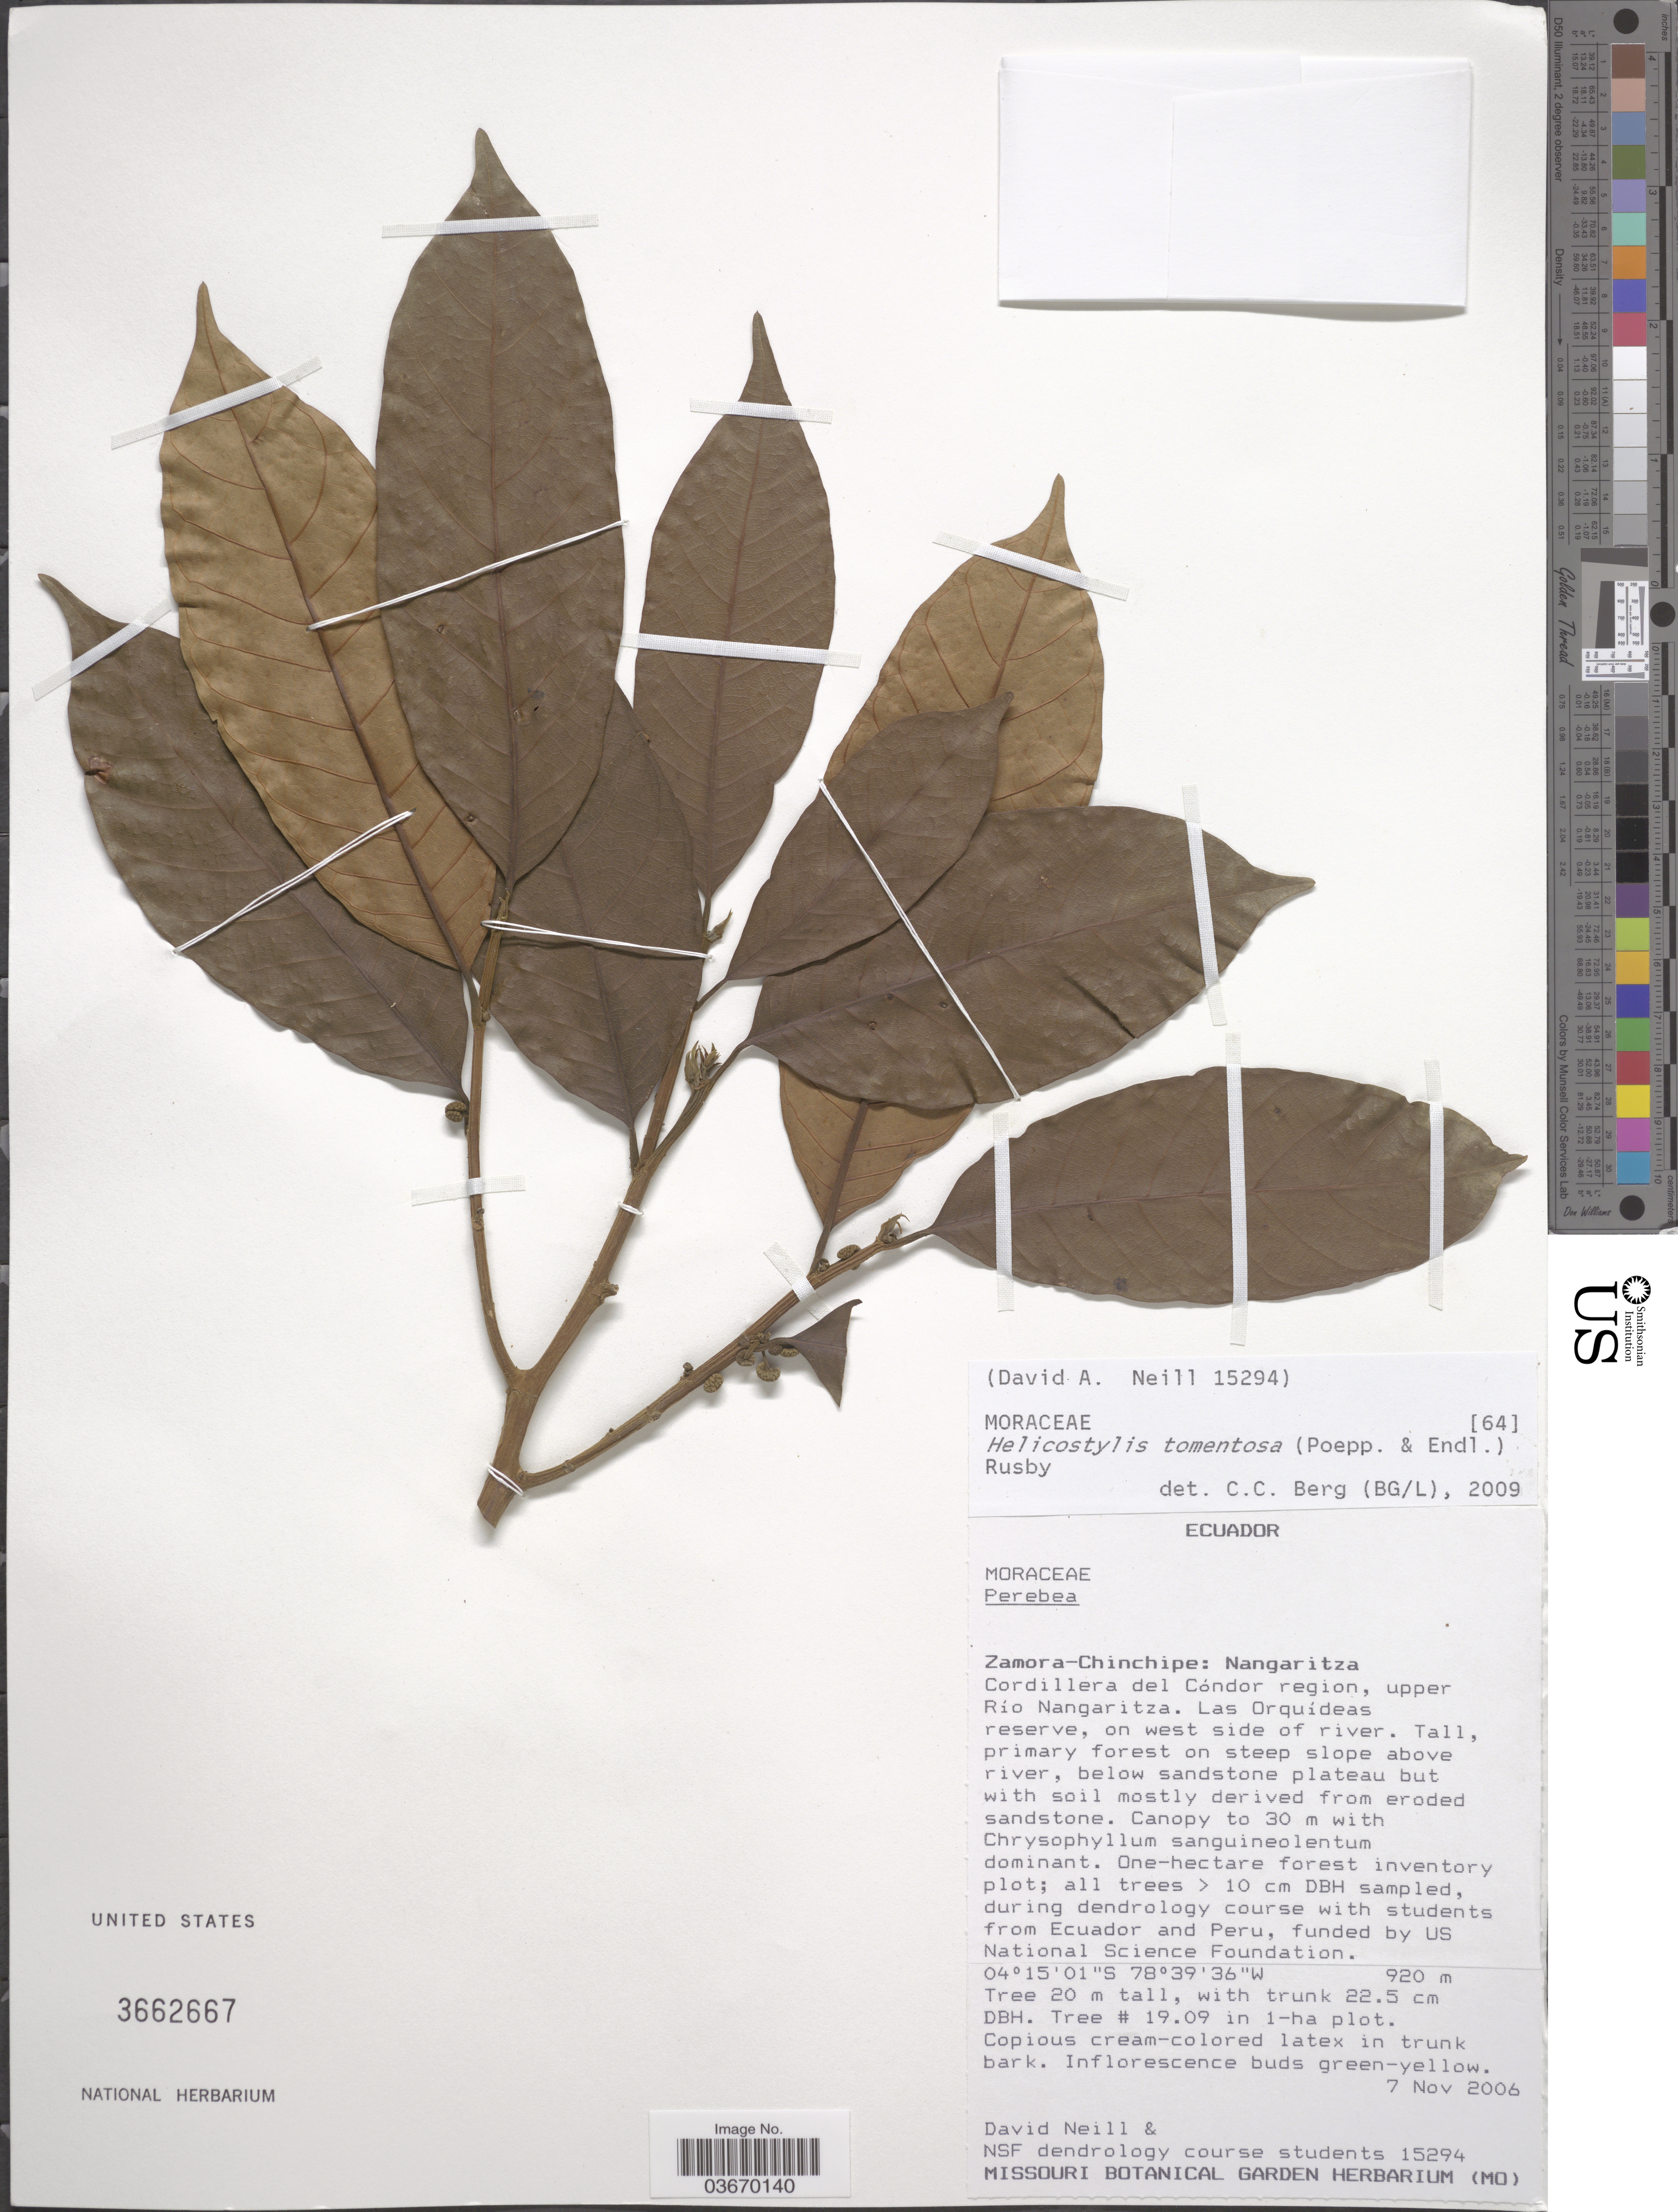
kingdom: Plantae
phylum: Tracheophyta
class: Magnoliopsida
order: Rosales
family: Moraceae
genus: Helicostylis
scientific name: Helicostylis tomentosa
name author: (Poepp. & Endl.) Rusby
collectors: D. A. Neill & NSF Dendrology Course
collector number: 15294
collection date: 2006-11-07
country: Ecuador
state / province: Zamora-Chinchipe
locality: Nangaritza. Cordillera del Cóndor region, upper Río Nangaritza. Las Orquídeas reserve, on west side of river.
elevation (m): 920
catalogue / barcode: US 3662667